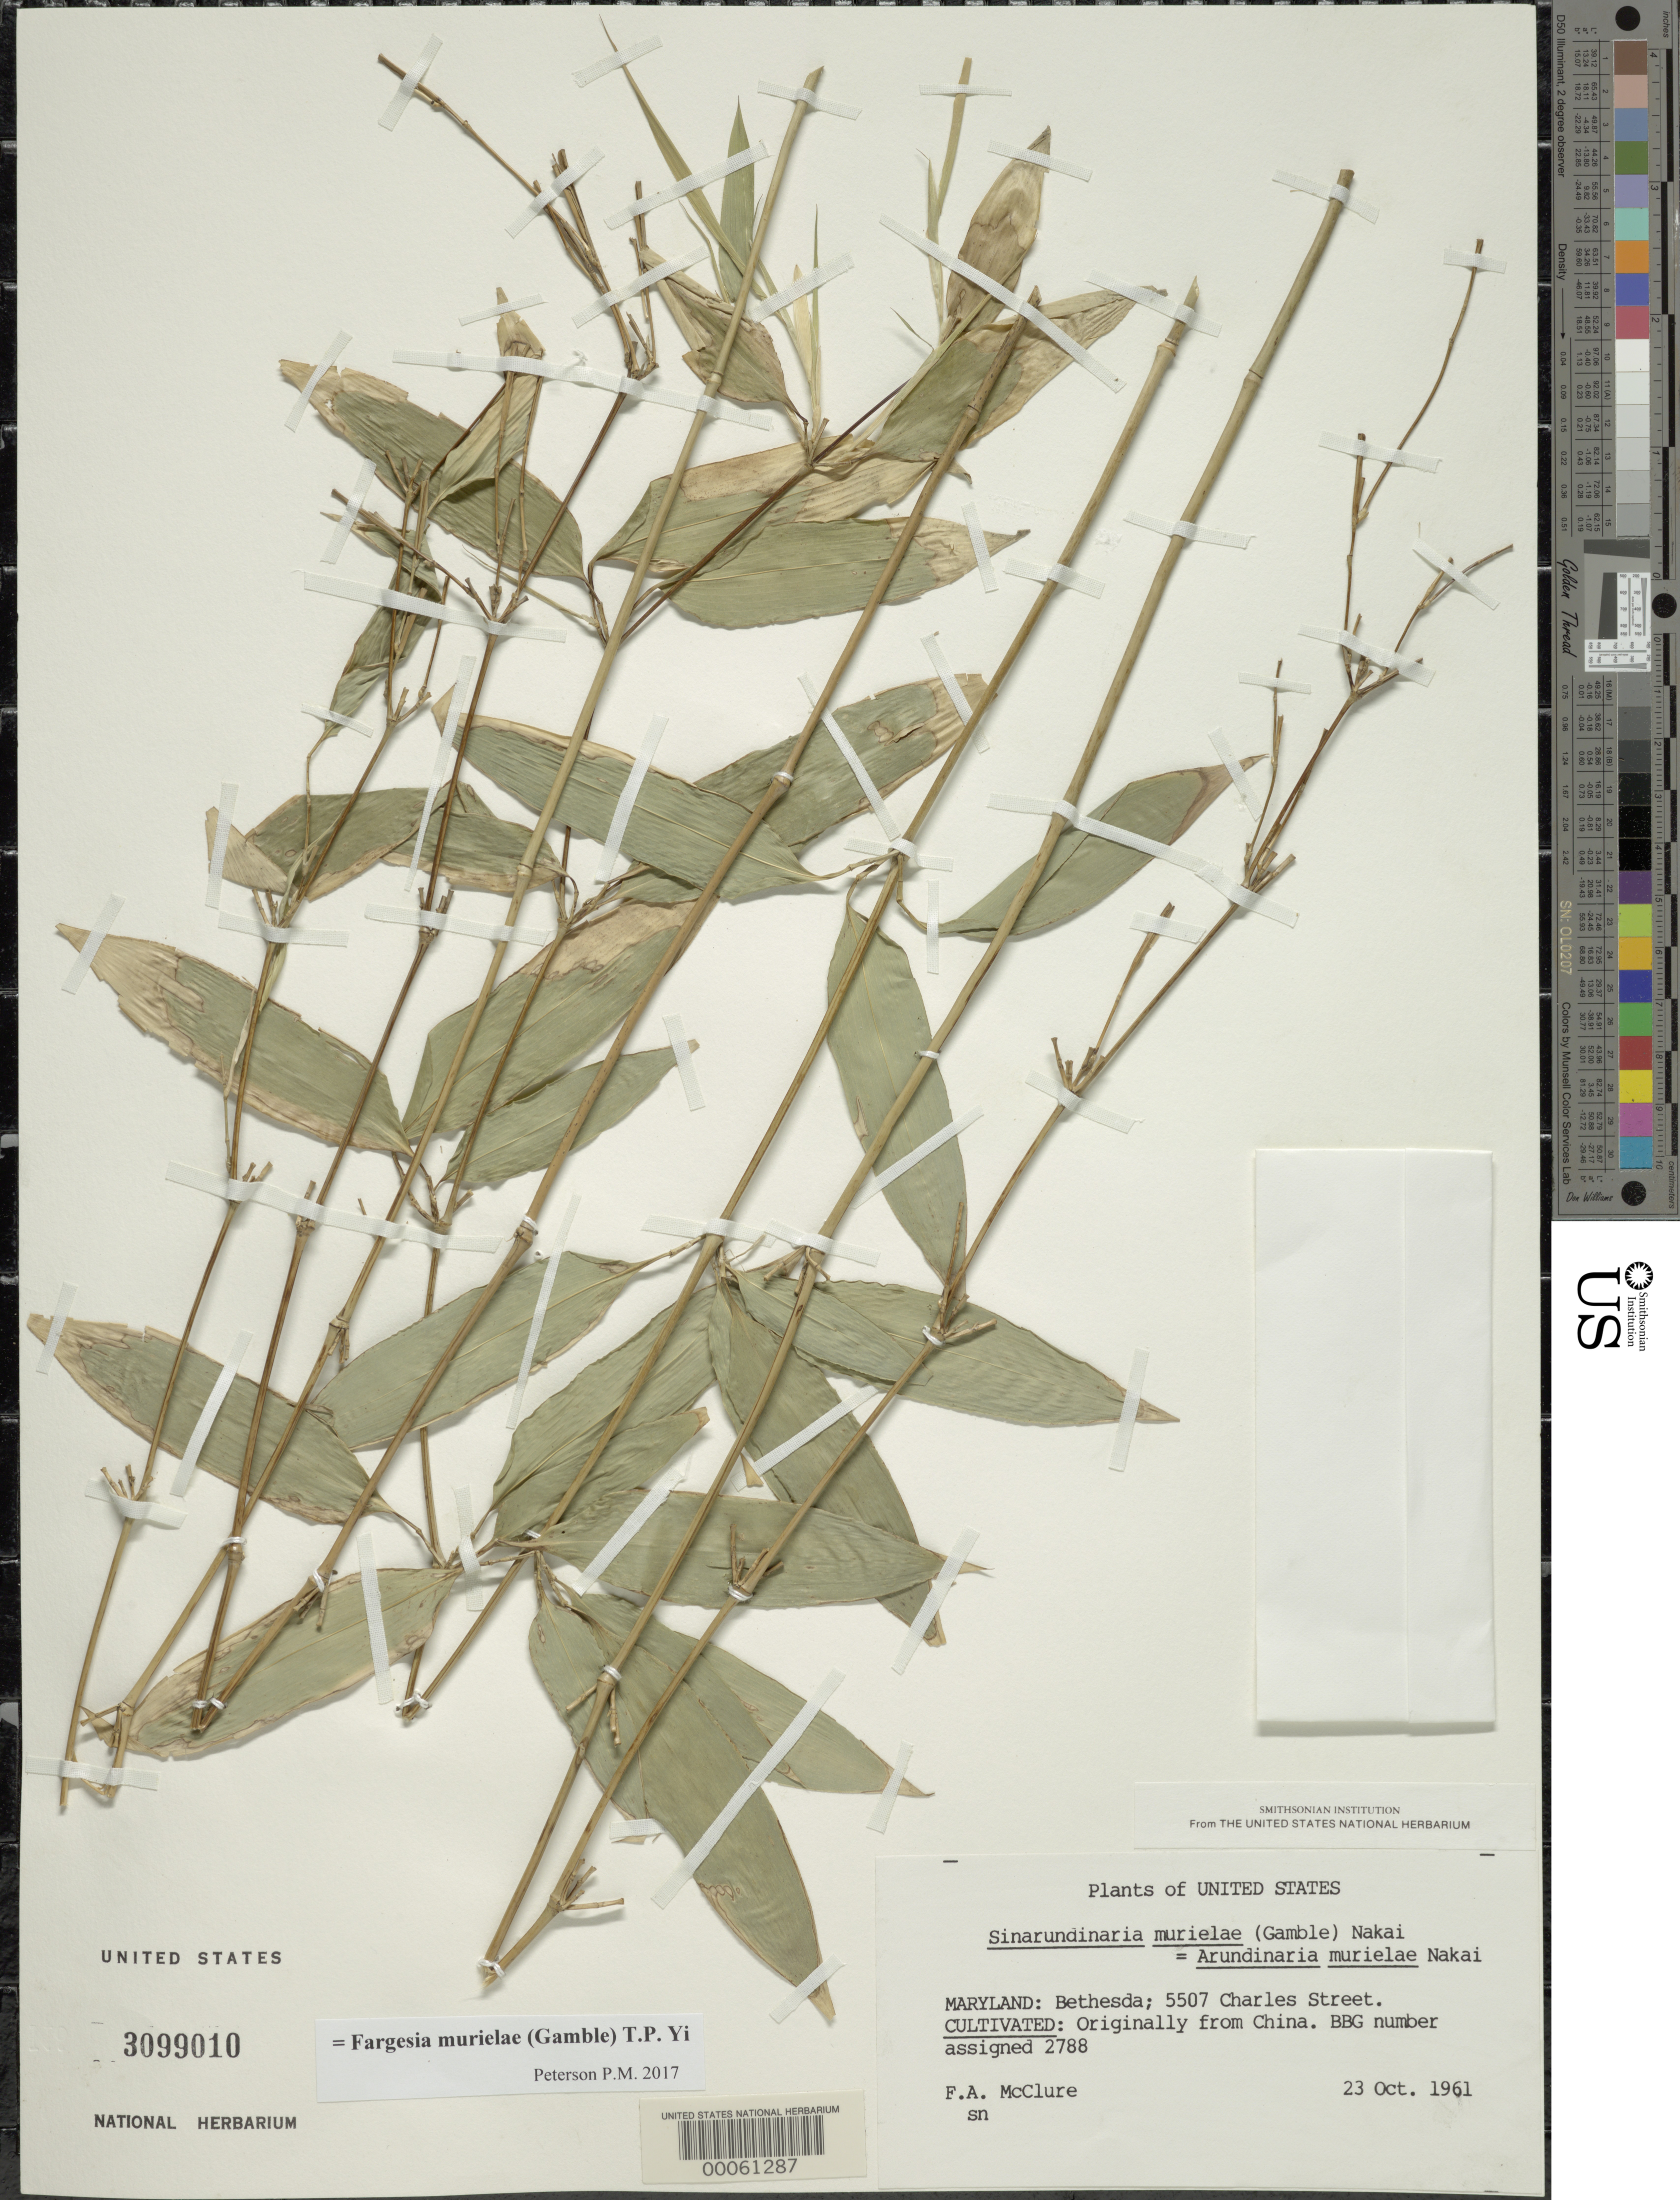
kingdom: Plantae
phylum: Tracheophyta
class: Liliopsida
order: Poales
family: Poaceae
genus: Fargesia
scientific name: Fargesia murielae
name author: (Gamble) T.P. Yi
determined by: Poaceae Reorganization Project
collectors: F. A. McClure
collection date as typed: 23 Oct 1961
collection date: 1961-10-23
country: United States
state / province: Maryland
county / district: Montgomery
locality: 5507 Charles Street, Bethesda (McClure's garden)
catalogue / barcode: US 3099010